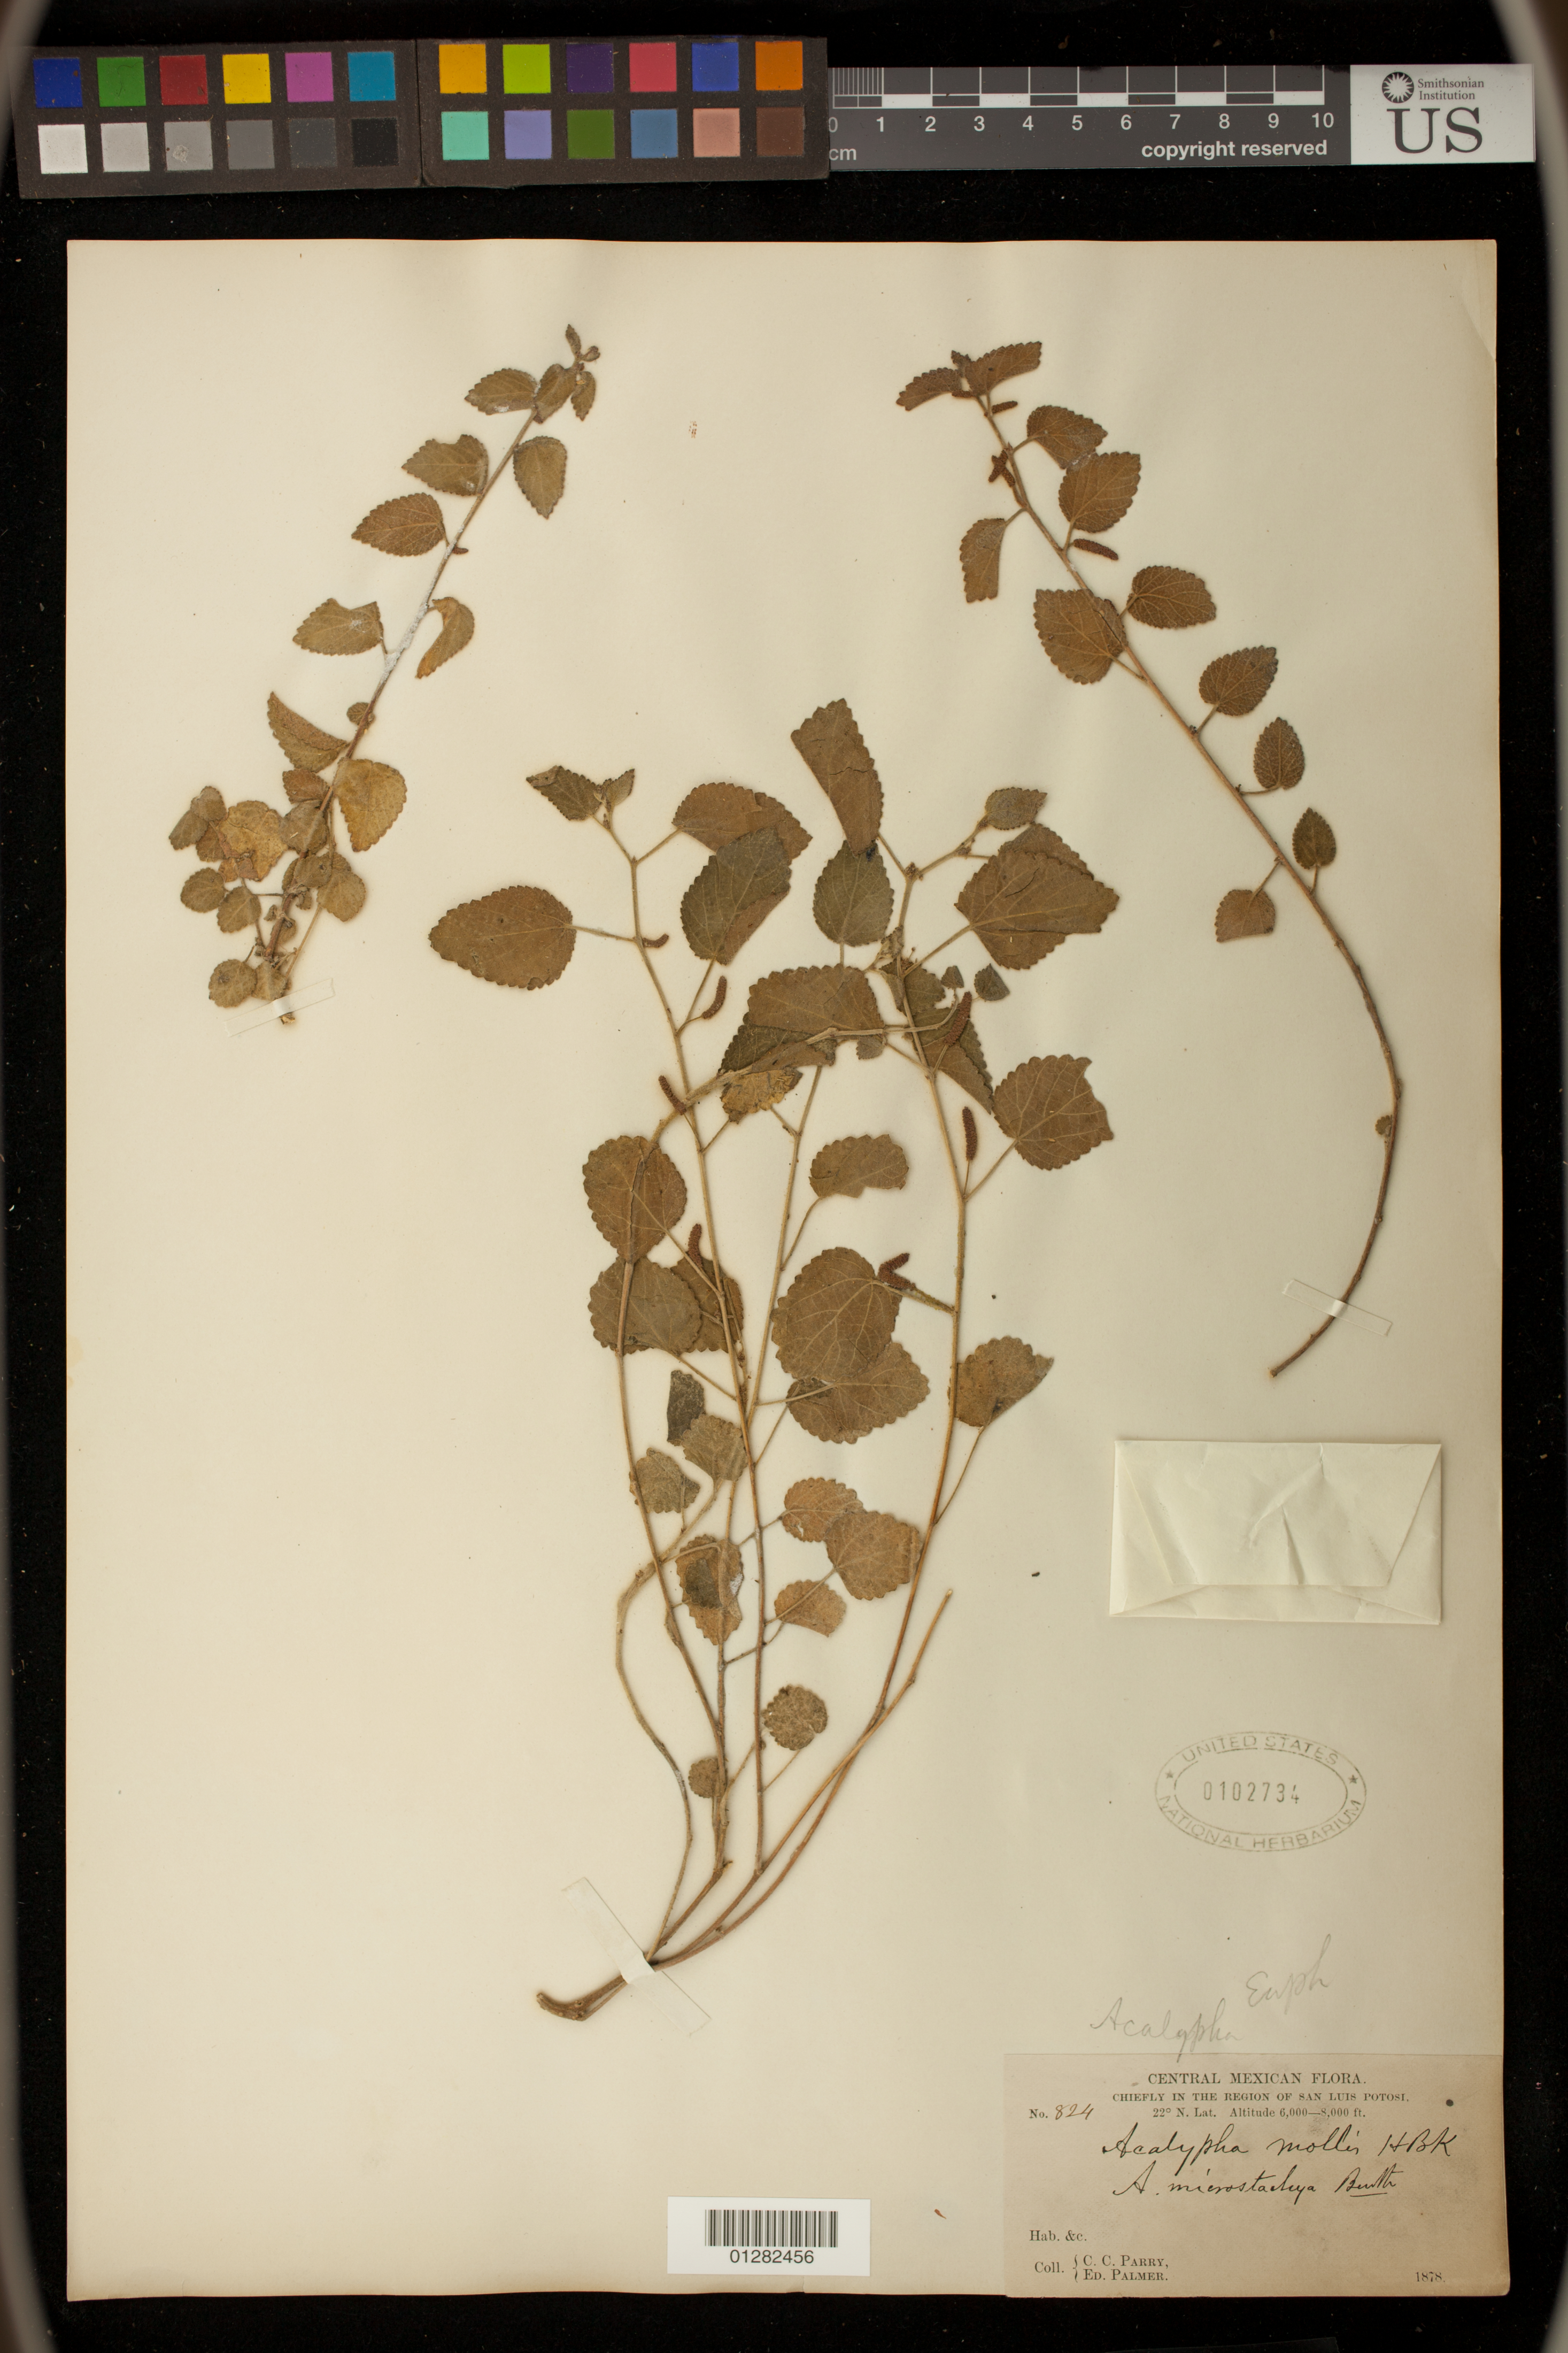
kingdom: Plantae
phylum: Tracheophyta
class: Magnoliopsida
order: Malpighiales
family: Euphorbiaceae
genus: Acalypha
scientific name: Acalypha mollis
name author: Kunth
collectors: C. L. Lundell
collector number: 824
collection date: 1878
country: Mexico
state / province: San Luis Potosi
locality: Chiefly in the Region of San Luis Potosi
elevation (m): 1829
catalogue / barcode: US 102734